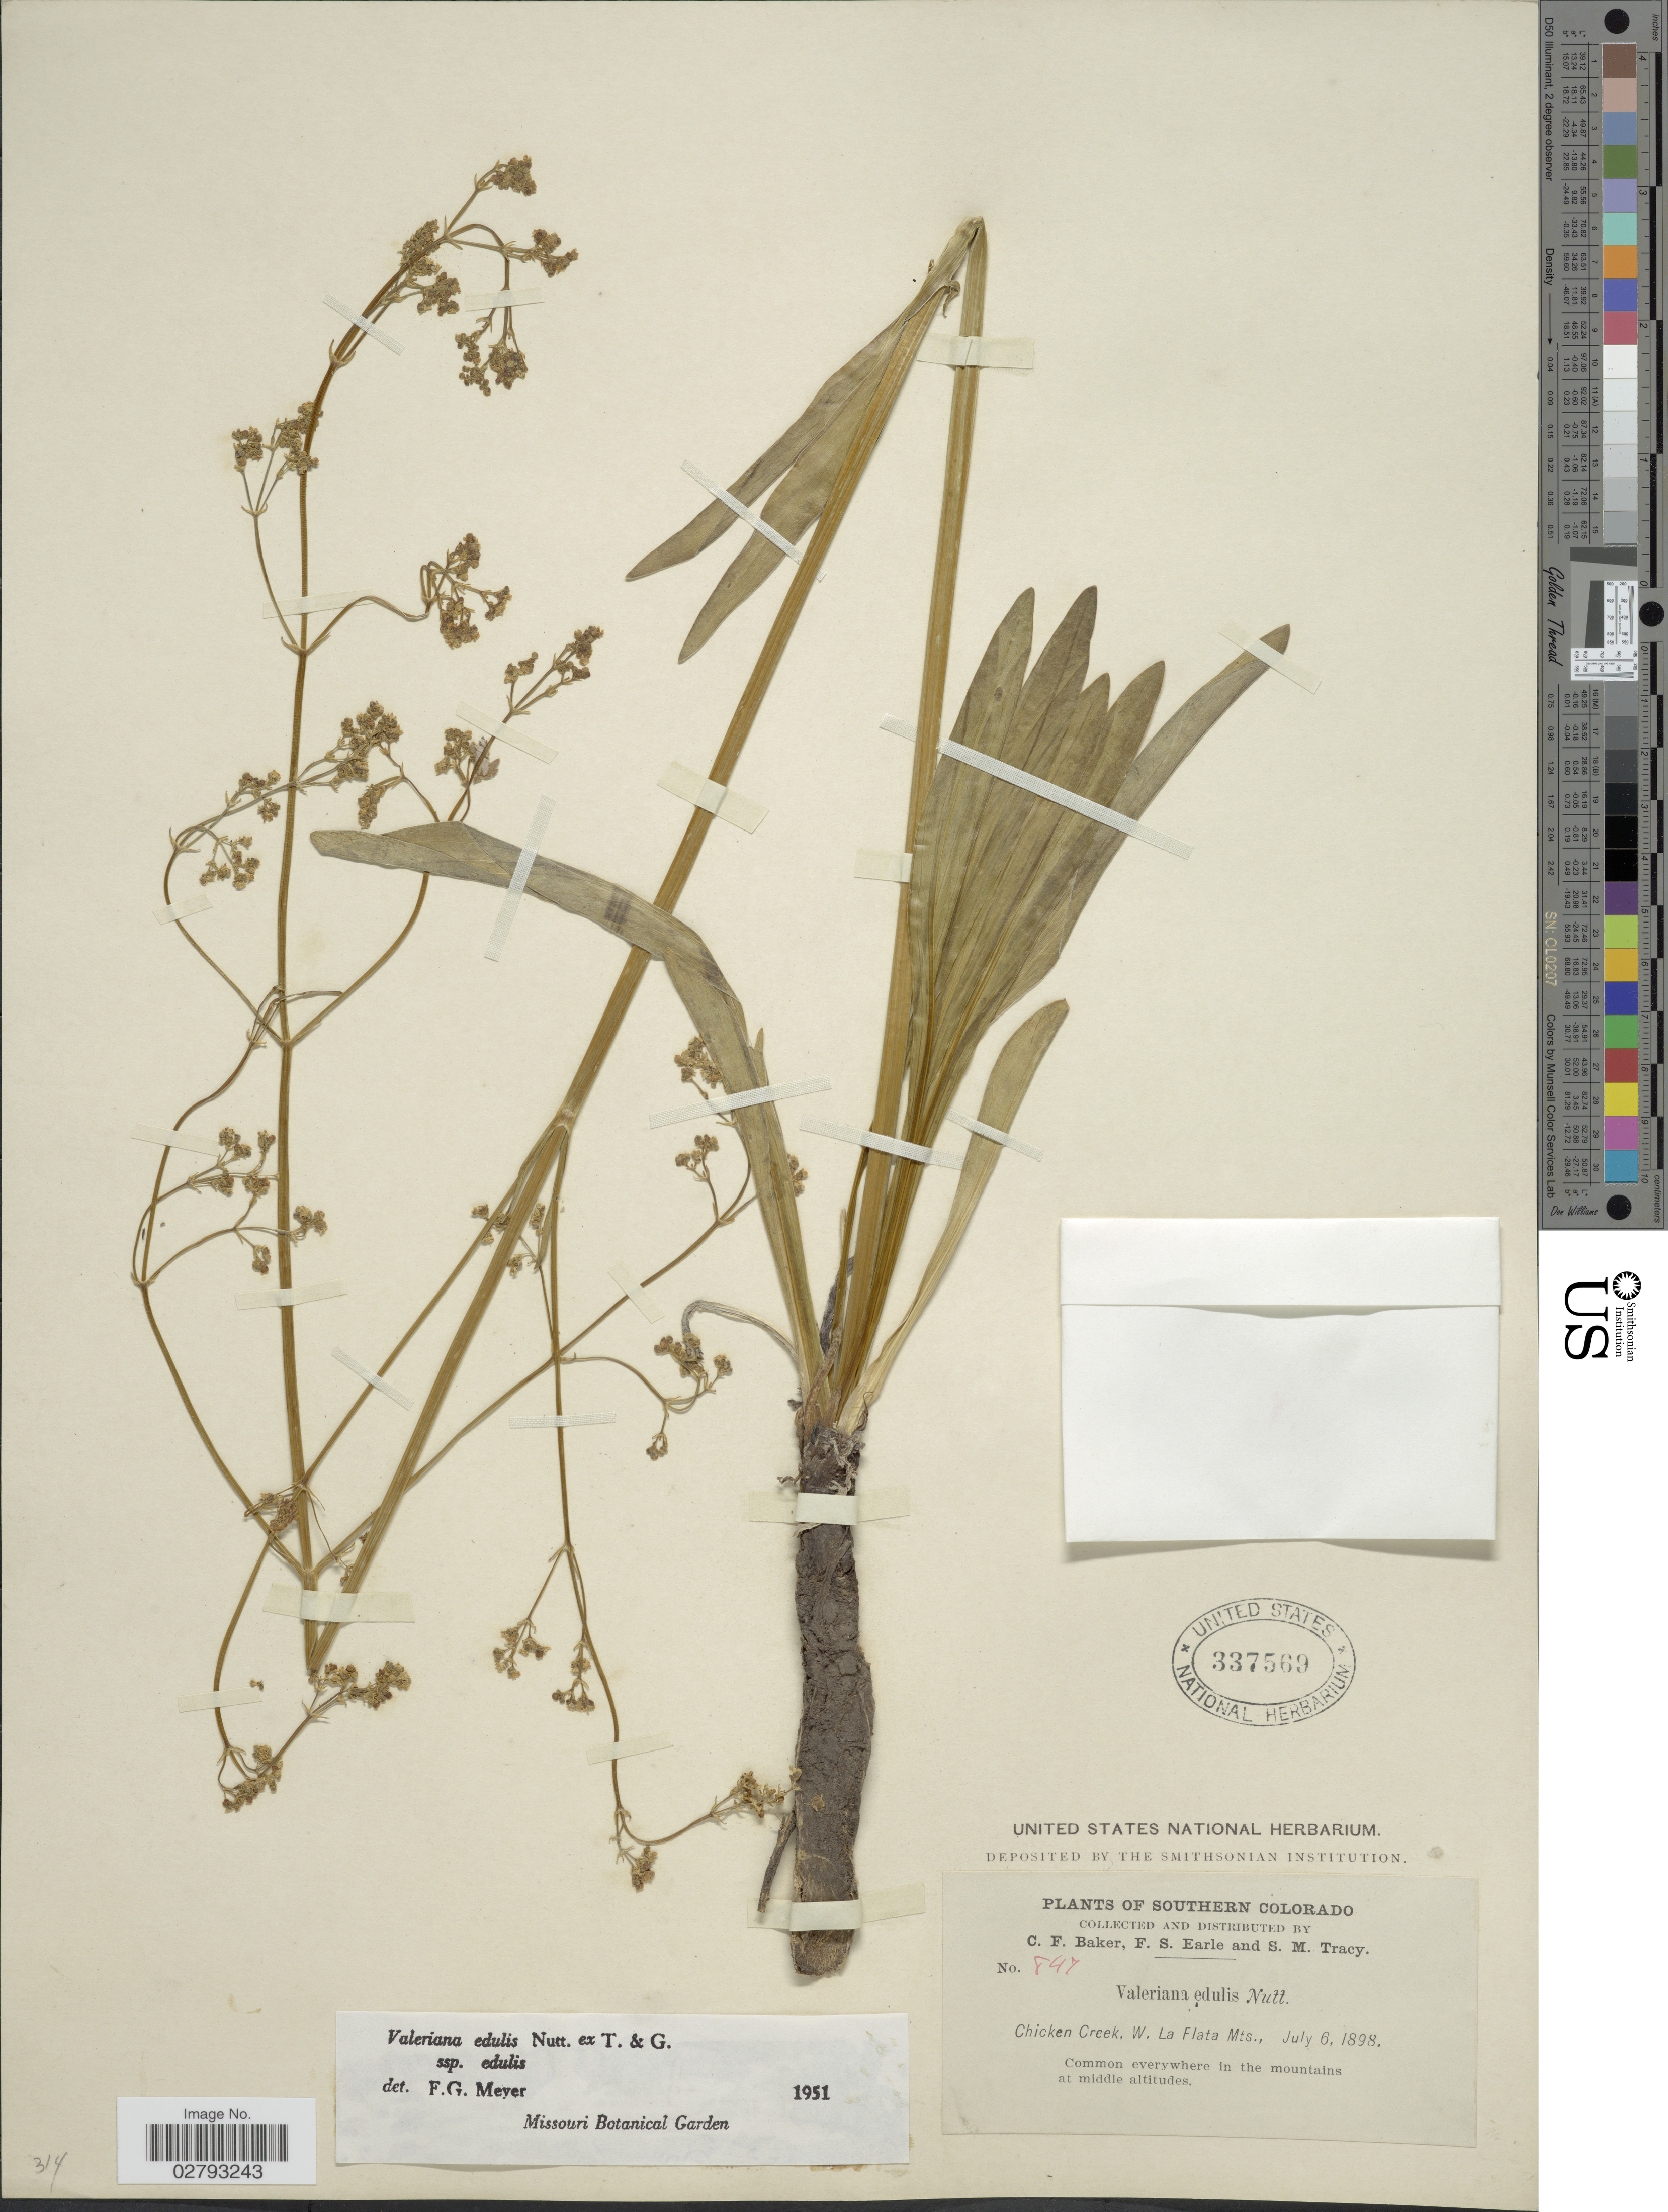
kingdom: Plantae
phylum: Tracheophyta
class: Magnoliopsida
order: Dipsacales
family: Caprifoliaceae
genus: Valeriana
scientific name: Valeriana edulis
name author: Nutt.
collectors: C. F. Baker, F. S. Earle & S. M. Tracy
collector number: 847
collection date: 1898-07-06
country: United States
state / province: Colorado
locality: Southern Colorado, Chicken Creek, W. La Flata Mts.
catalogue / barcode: US 337569